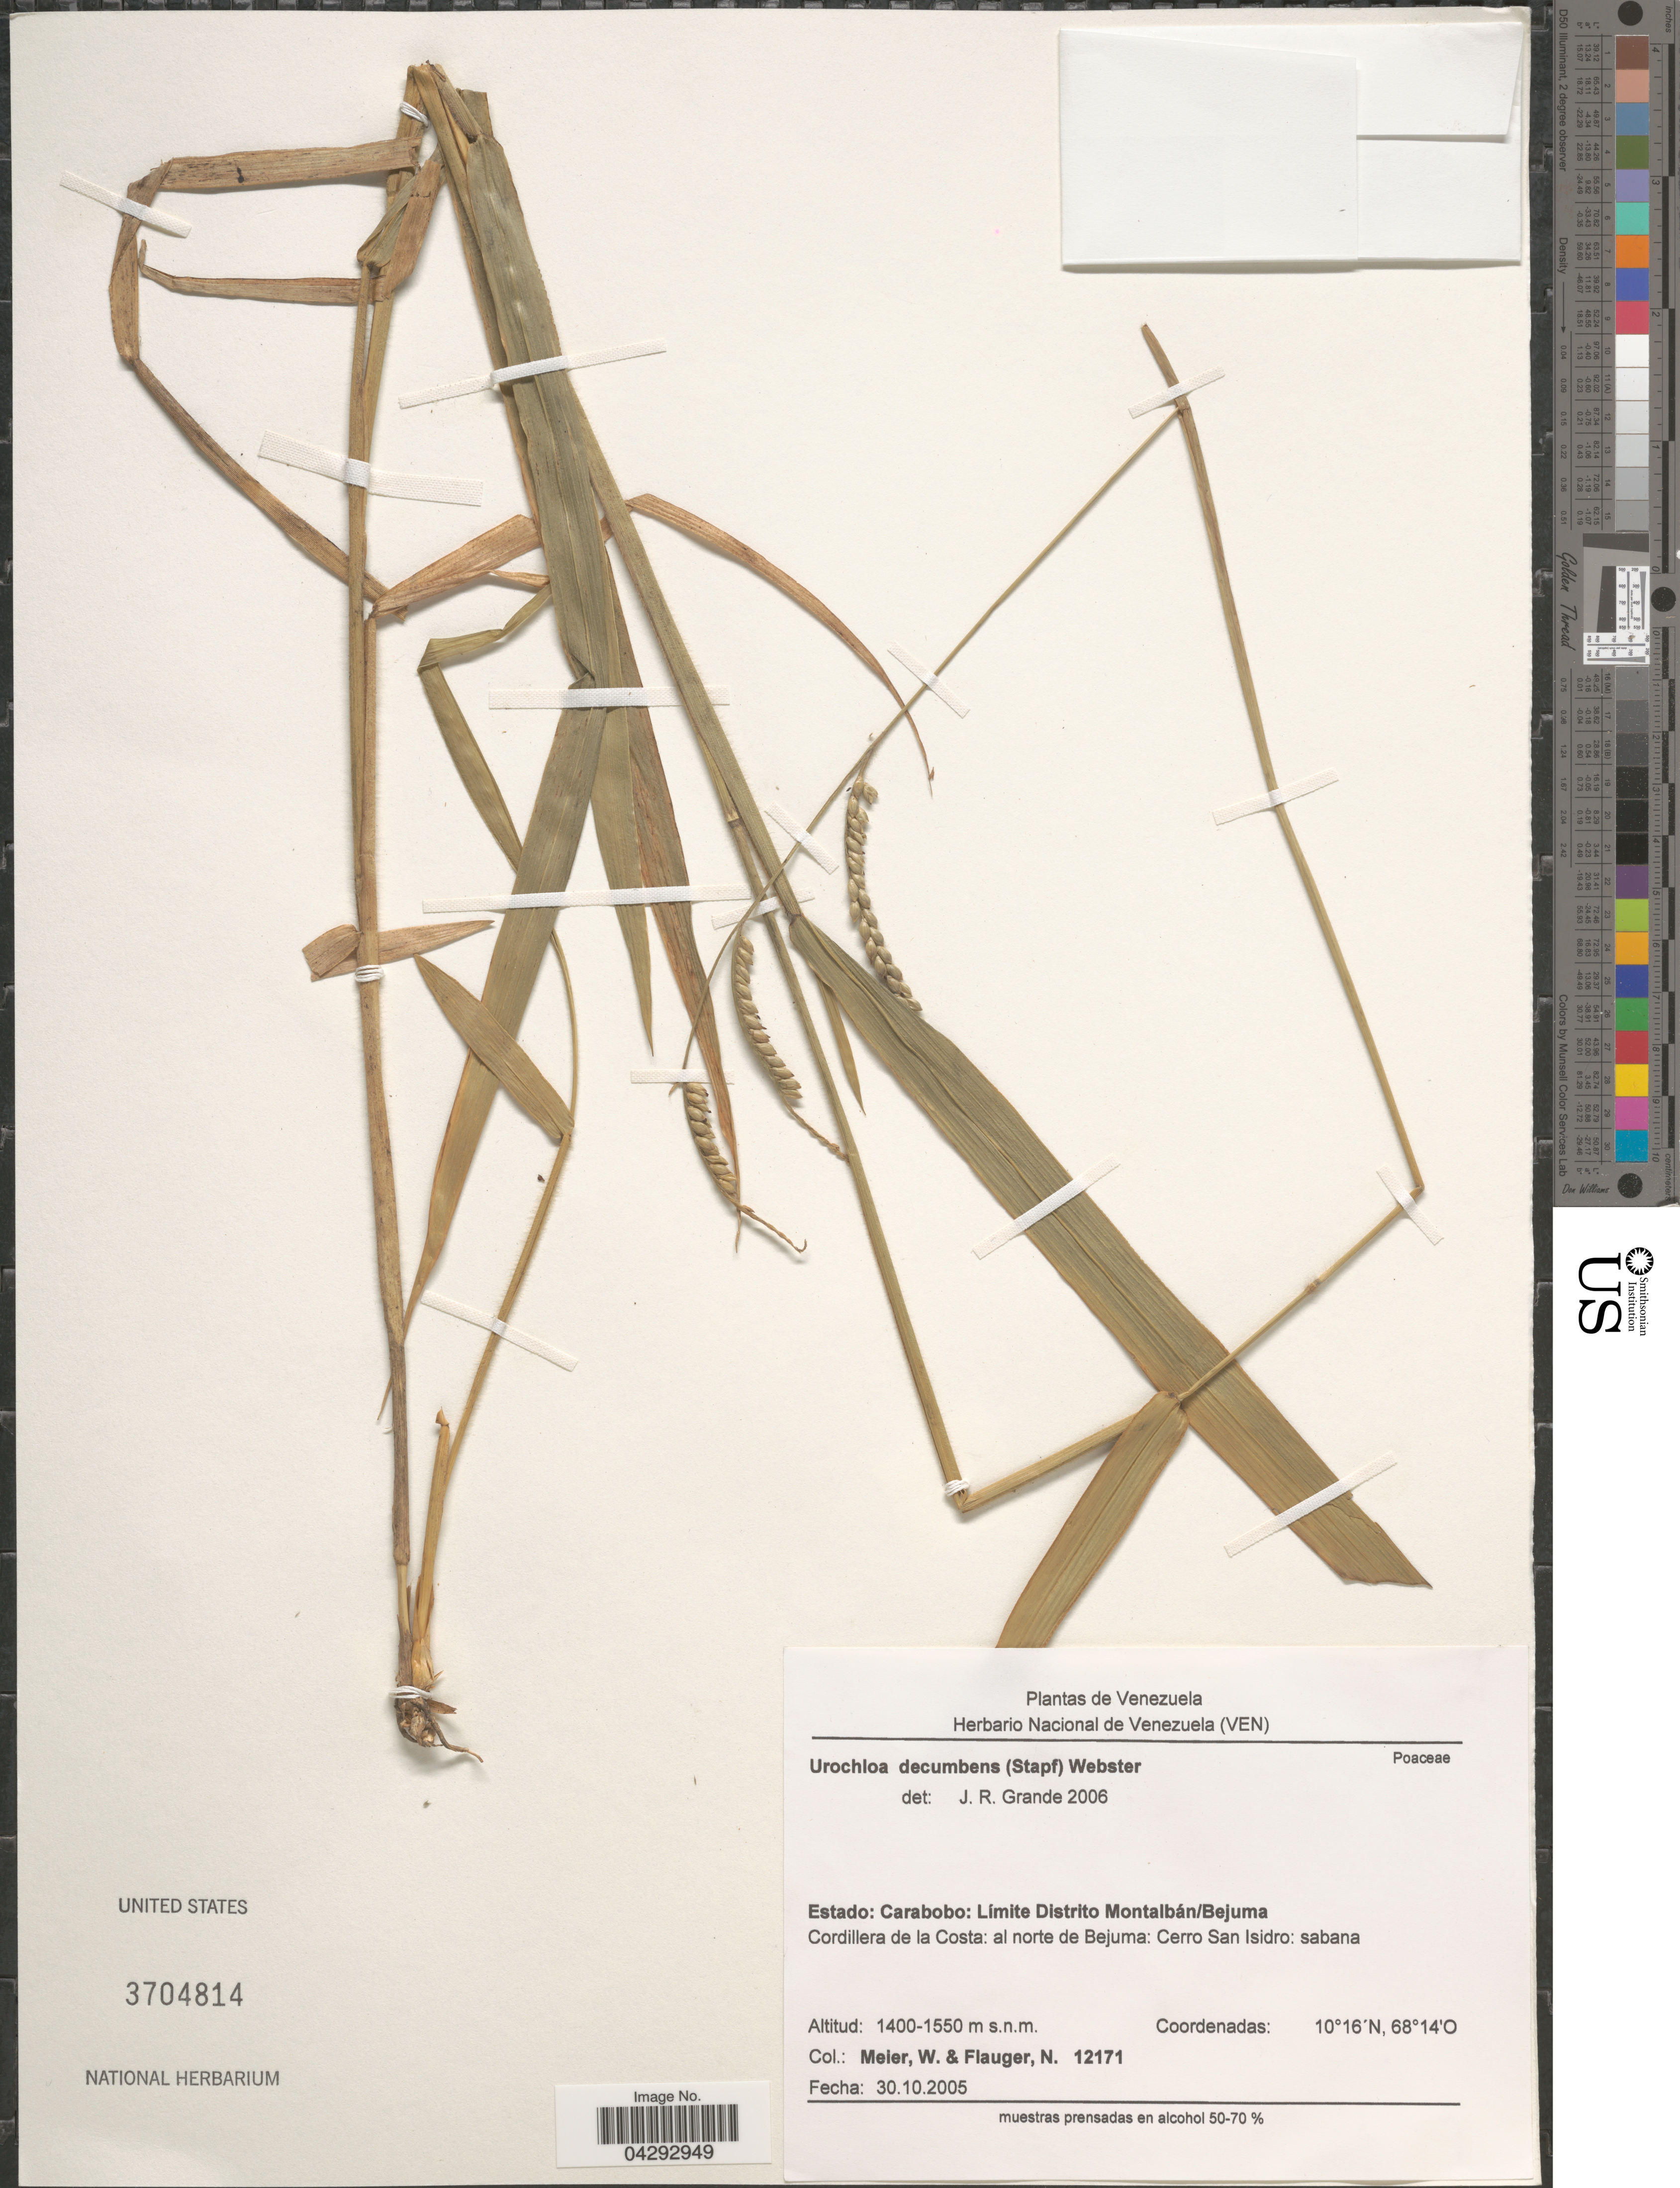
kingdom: Plantae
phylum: Tracheophyta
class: Liliopsida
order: Poales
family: Poaceae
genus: Urochloa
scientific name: Urochloa decumbens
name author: (Stapf) R.D. Webster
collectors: W. Meier & N. Flauger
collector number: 12171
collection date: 2005-10-30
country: Venezuela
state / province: Carabobo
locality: Límite Distrito Montalbán/Bejuma. Cordillera de la Costa: al norte de Bejuma: Cerro San Isidro: sabana.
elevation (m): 1400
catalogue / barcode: US 3704814